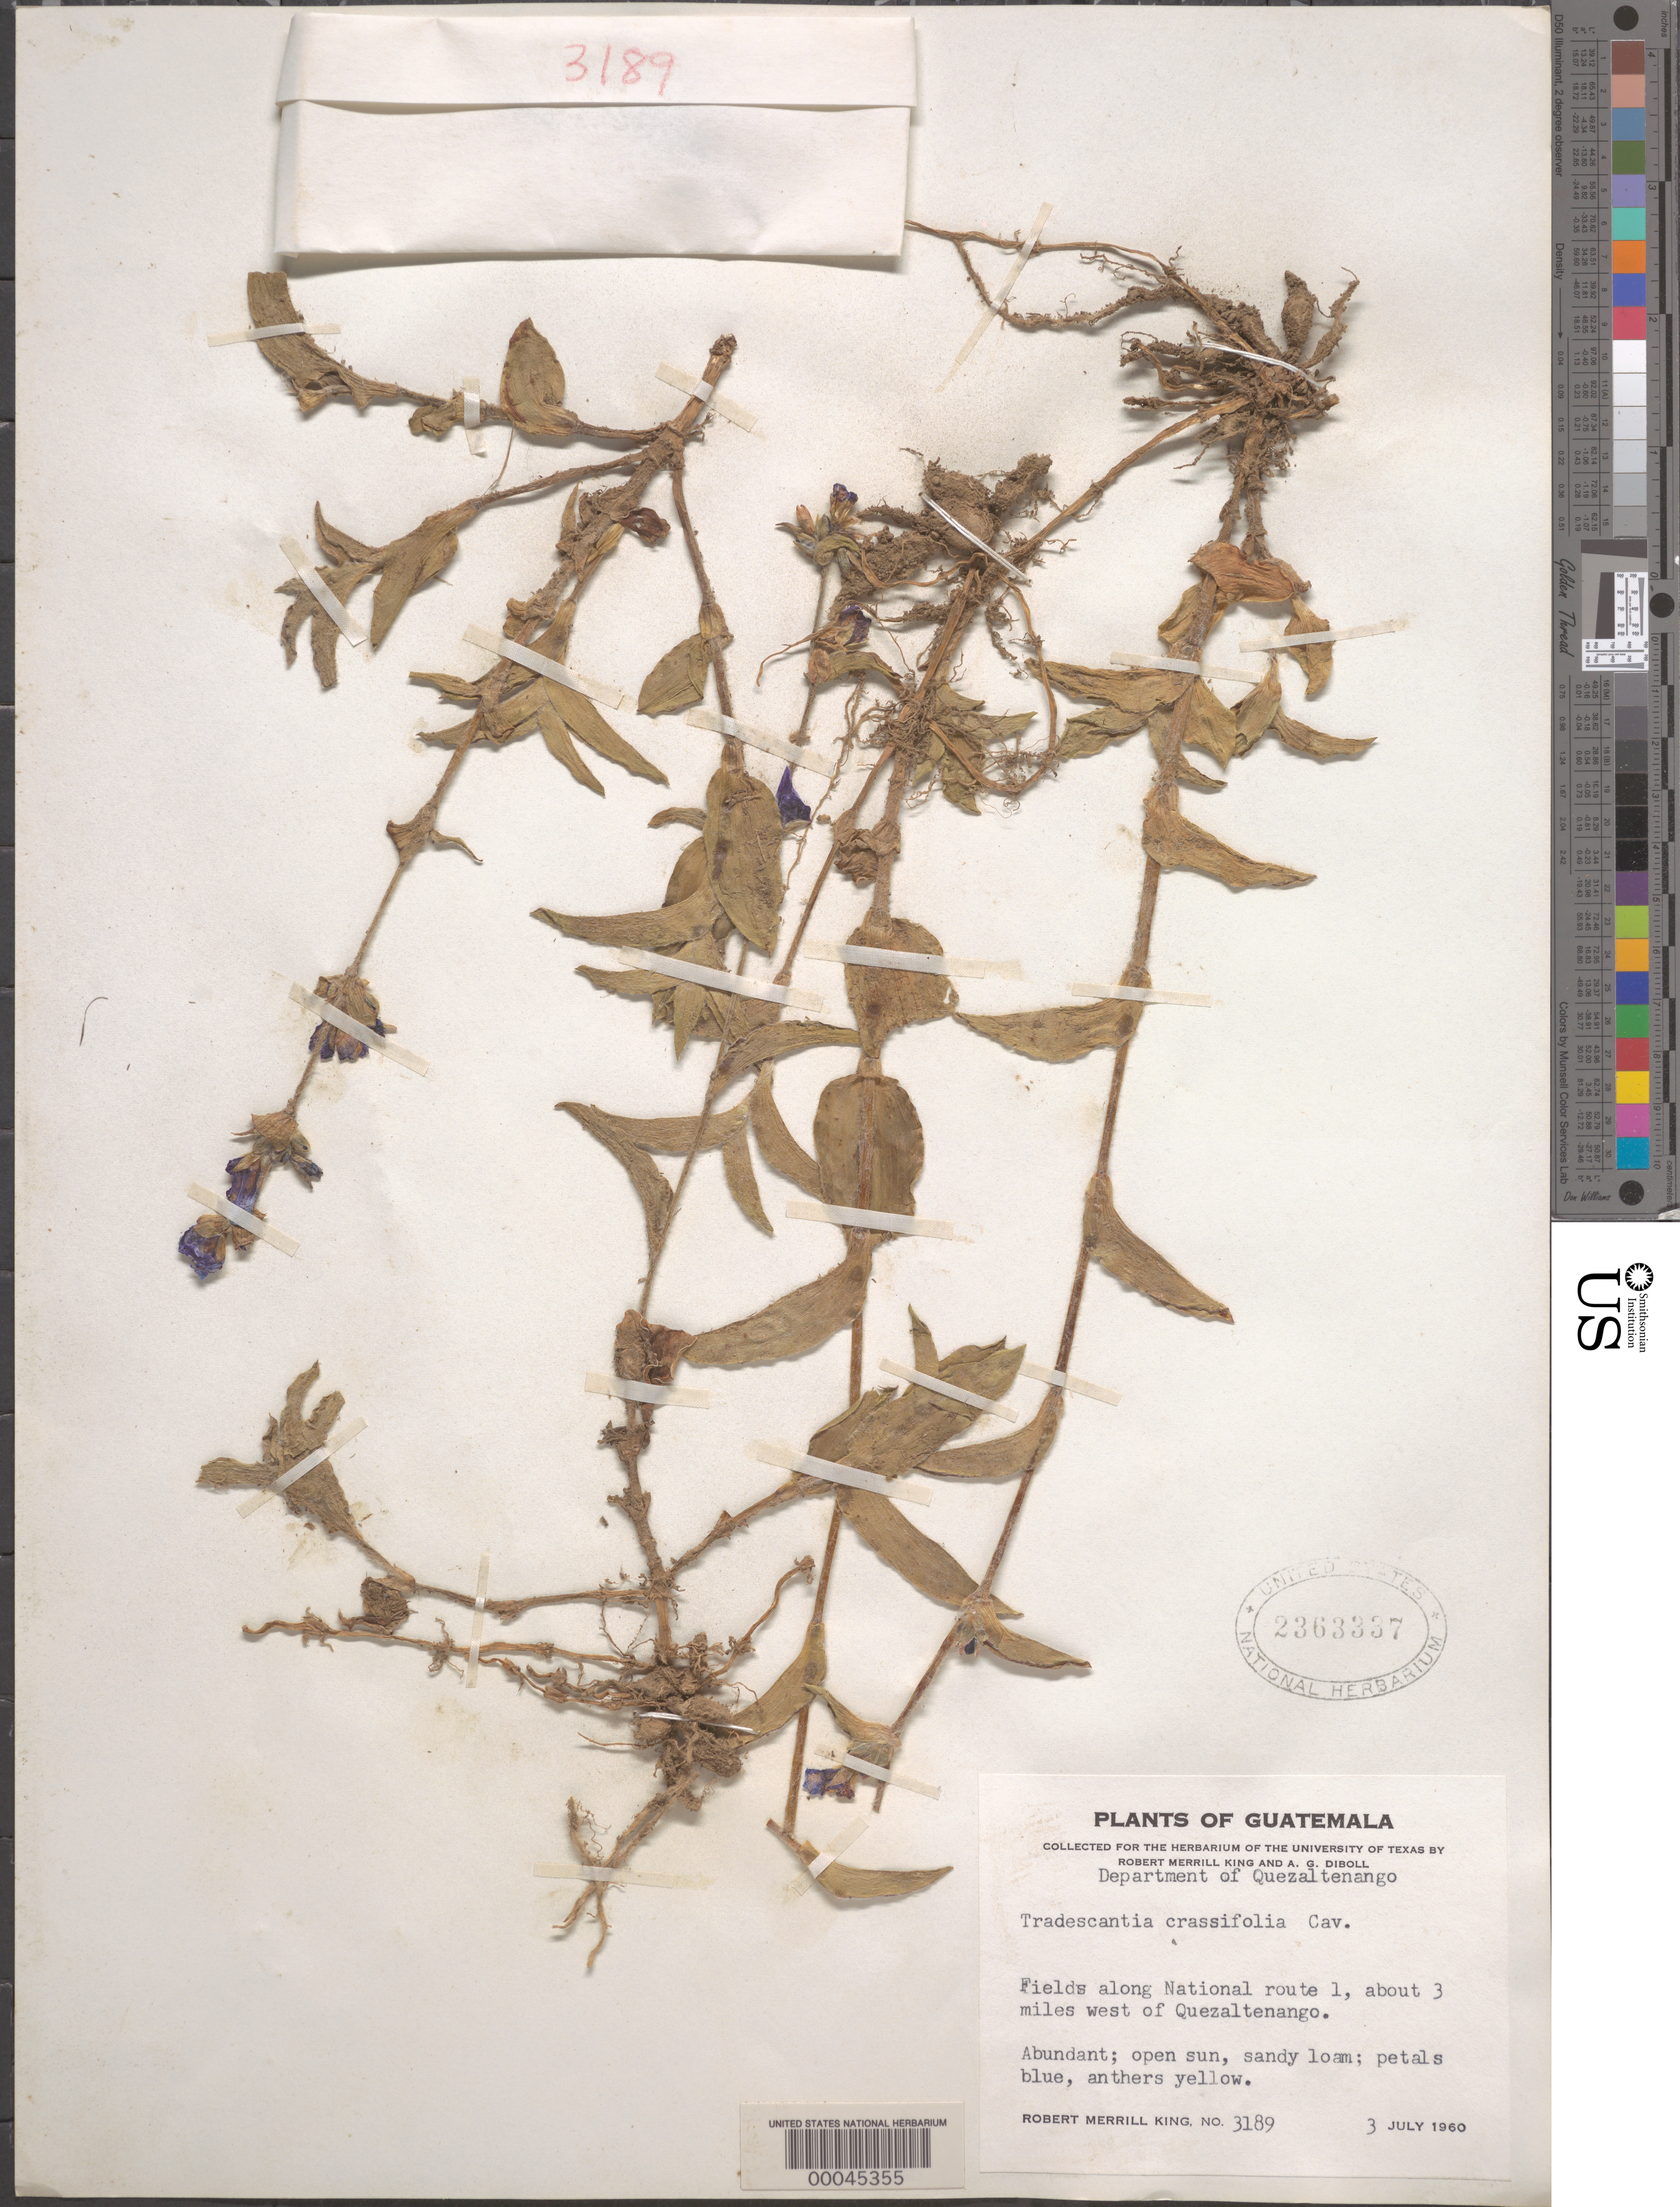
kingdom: Plantae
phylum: Tracheophyta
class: Liliopsida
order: Commelinales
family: Commelinaceae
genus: Tradescantia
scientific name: Tradescantia crassifolia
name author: Cav.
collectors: R. M. King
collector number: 3189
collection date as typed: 03 Jul 1960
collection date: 1960-07-03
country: Guatemala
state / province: Quetzaltenango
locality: W of Quezaltenango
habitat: Open roadside, sandy loam; full sun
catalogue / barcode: US 2363337